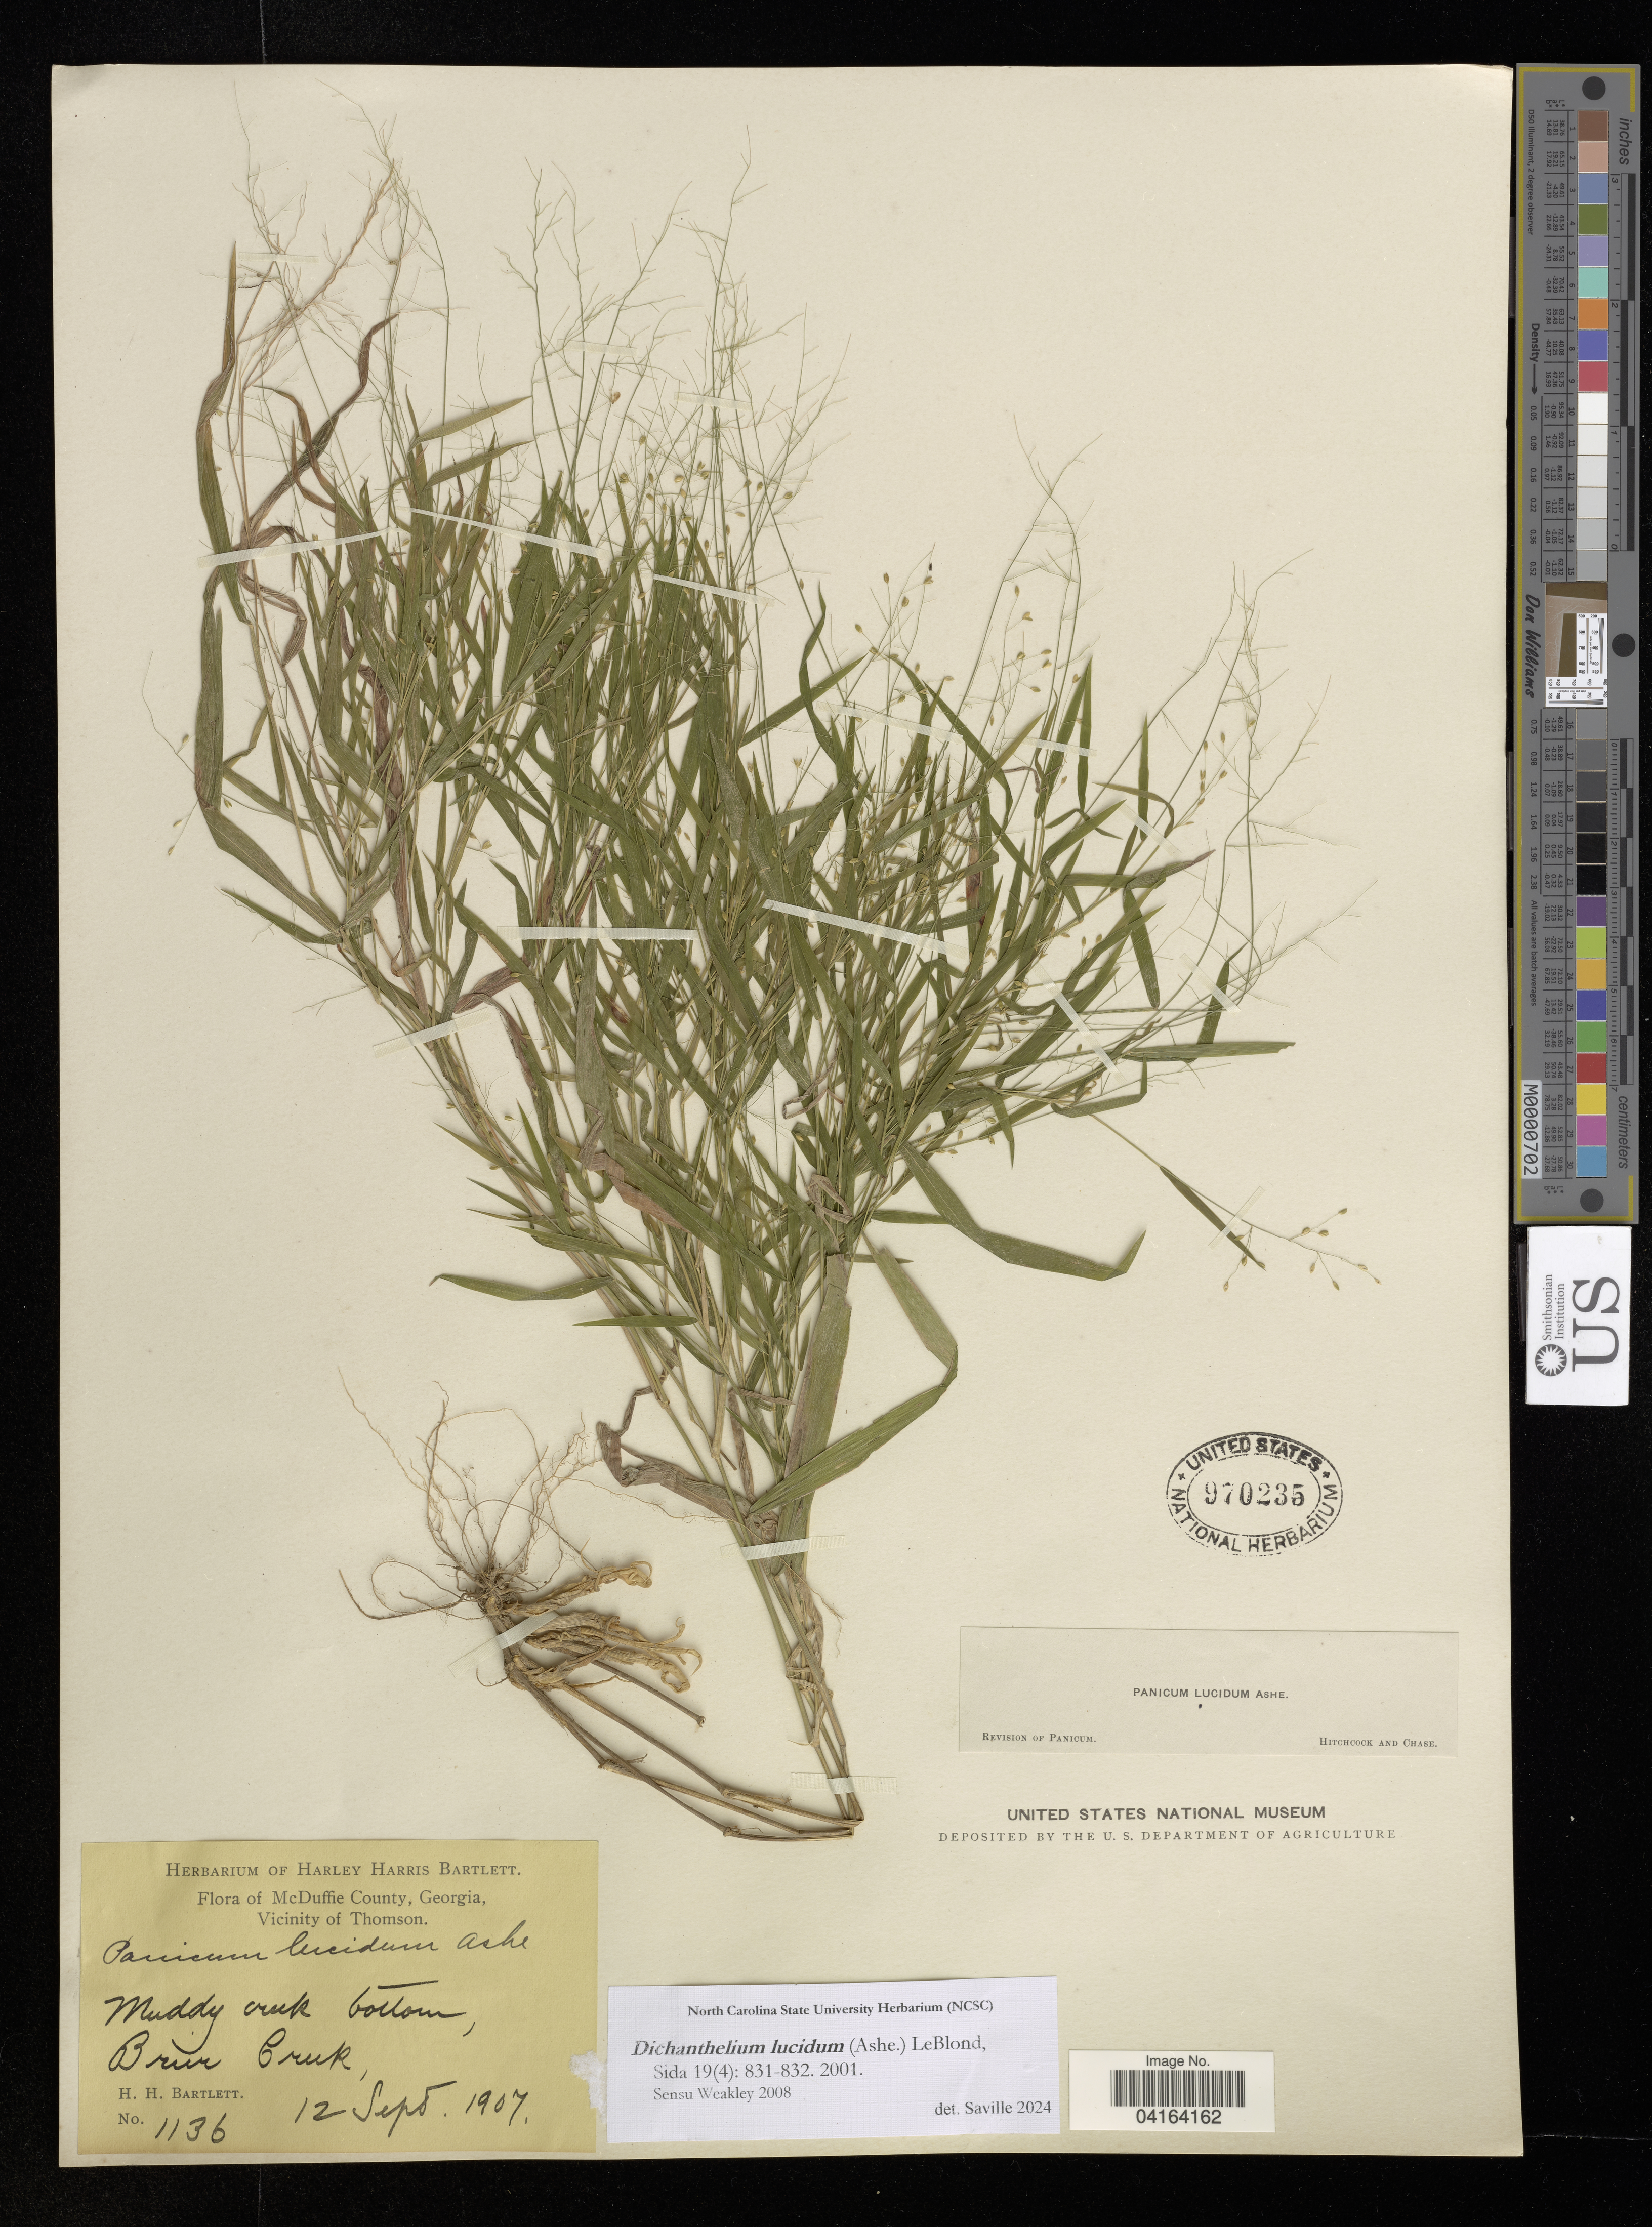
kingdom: Plantae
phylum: Tracheophyta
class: Liliopsida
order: Poales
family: Poaceae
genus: Dichanthelium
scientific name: Dichanthelium lucidum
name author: (Ashe) LeBlond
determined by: Saville, A. C., (NCSC), North Carolina State University (UNITED STATES)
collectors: H. H. Bartlett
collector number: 1136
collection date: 1907-09-12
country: United States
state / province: Georgia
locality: McDuffie County, Vicinity of Thomson. Brier Creek.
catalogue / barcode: US 970235